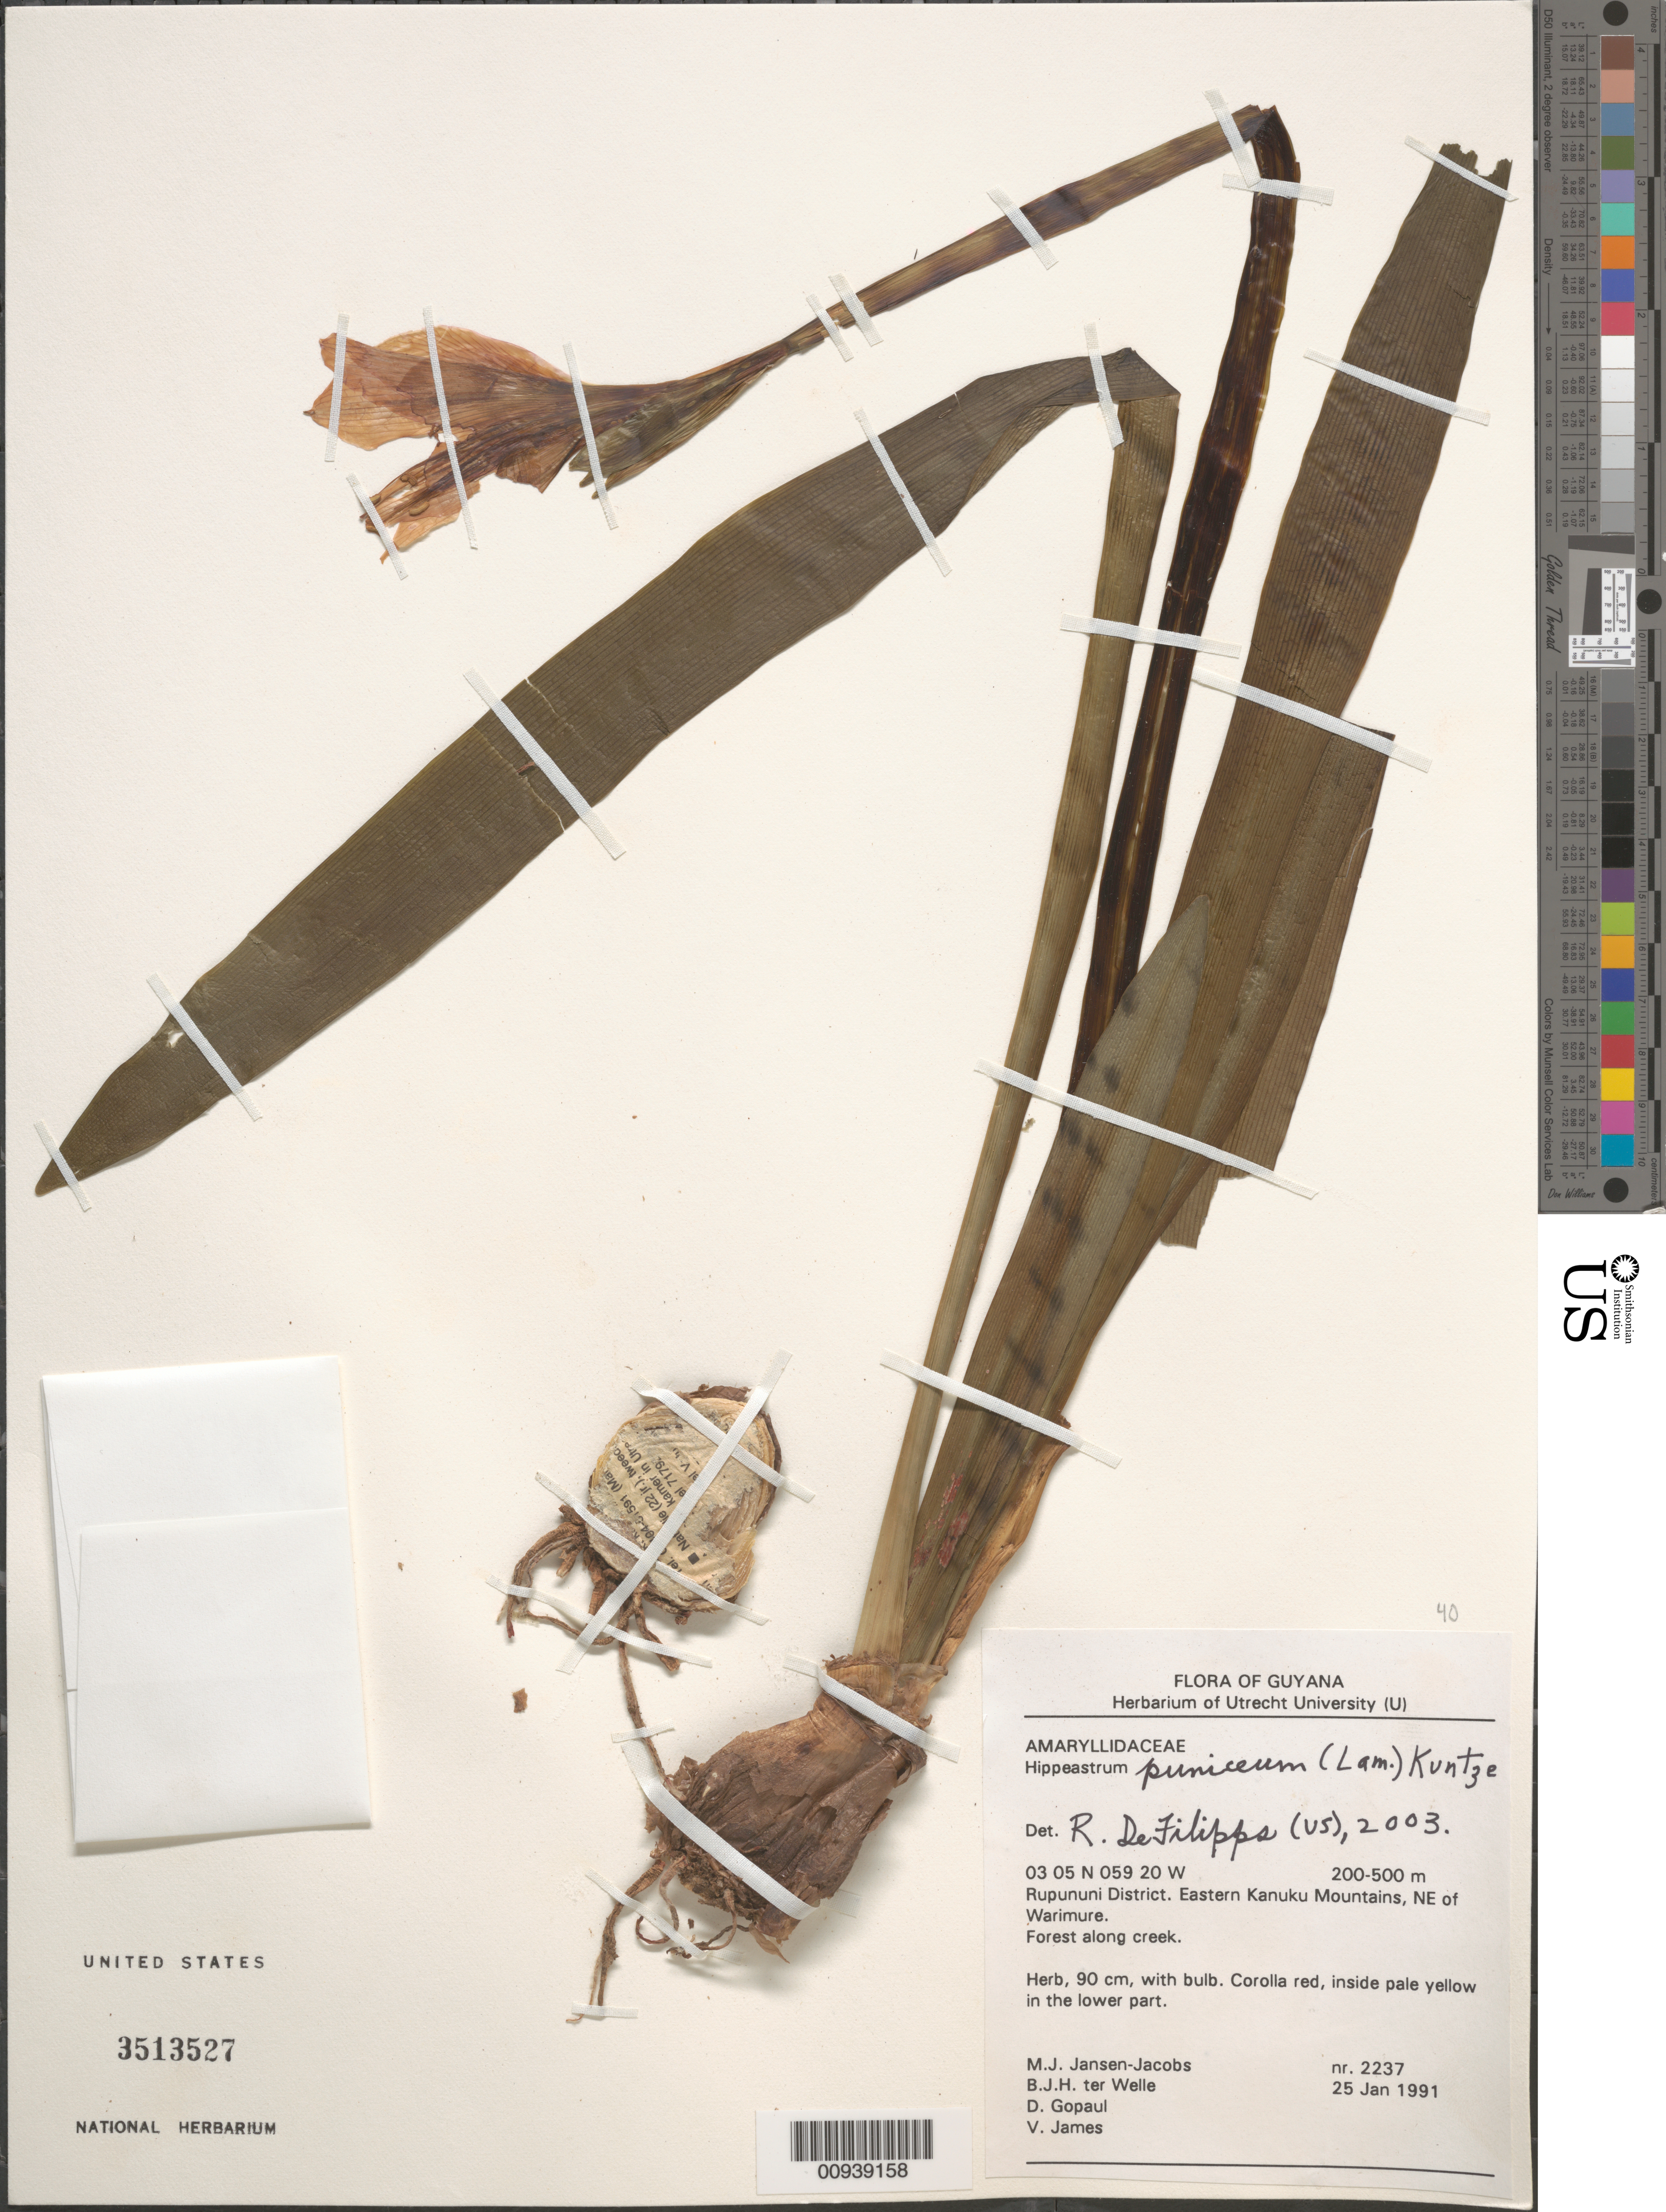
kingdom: Plantae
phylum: Tracheophyta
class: Liliopsida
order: Asparagales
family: Amaryllidaceae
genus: Hippeastrum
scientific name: Hippeastrum puniceum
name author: (Lam.) Voss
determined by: DeFilipps, R. A.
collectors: M. J. Jansen-Jacobs, B. Welle, D. Gopaul & V. James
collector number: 2237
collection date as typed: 25-Jan-91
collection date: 1991-01-25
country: Guyana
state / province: U. Takutu-U. Essequibo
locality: Warimure, NE of, eastern Kanuku Mts., Rupununi District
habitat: Forest along creek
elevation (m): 200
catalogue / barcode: US 3513527